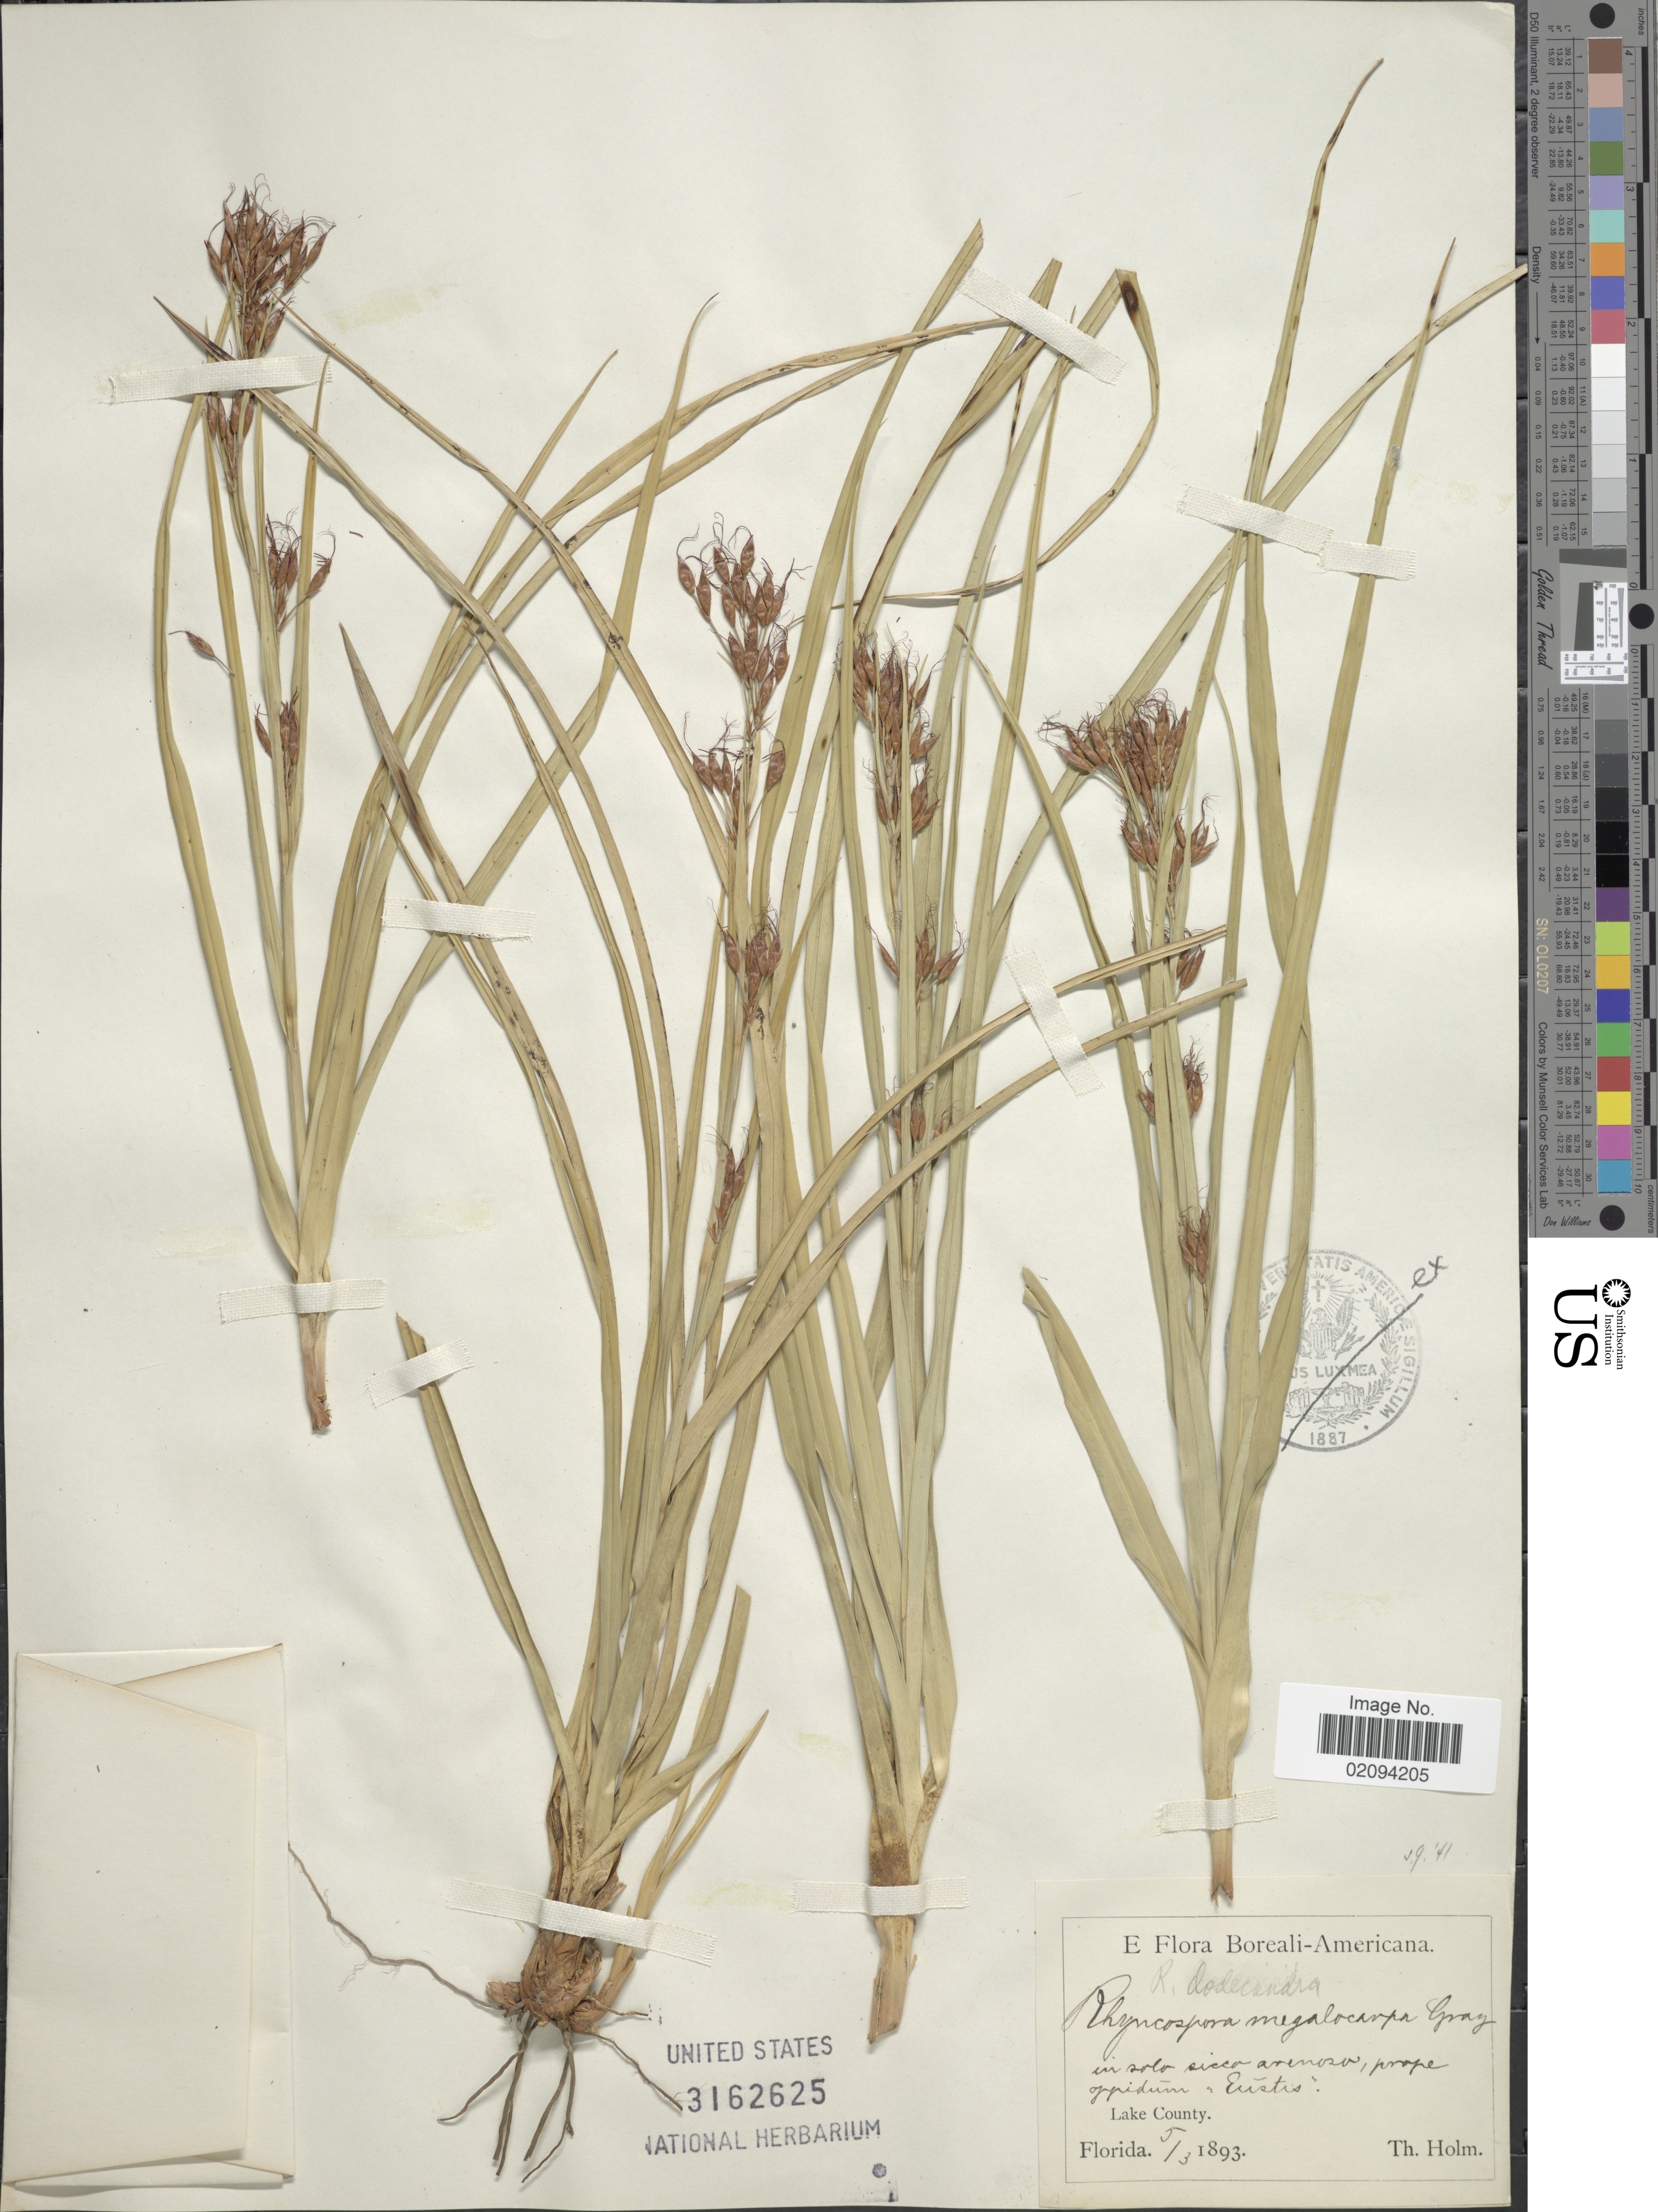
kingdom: Plantae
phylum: Tracheophyta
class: Liliopsida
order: Poales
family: Cyperaceae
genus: Rhynchospora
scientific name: Rhynchospora megalocarpa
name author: A. Gray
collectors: T. Holm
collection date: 1893-05-03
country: United States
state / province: Florida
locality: Eustis, Lake County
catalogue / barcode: US 3162625